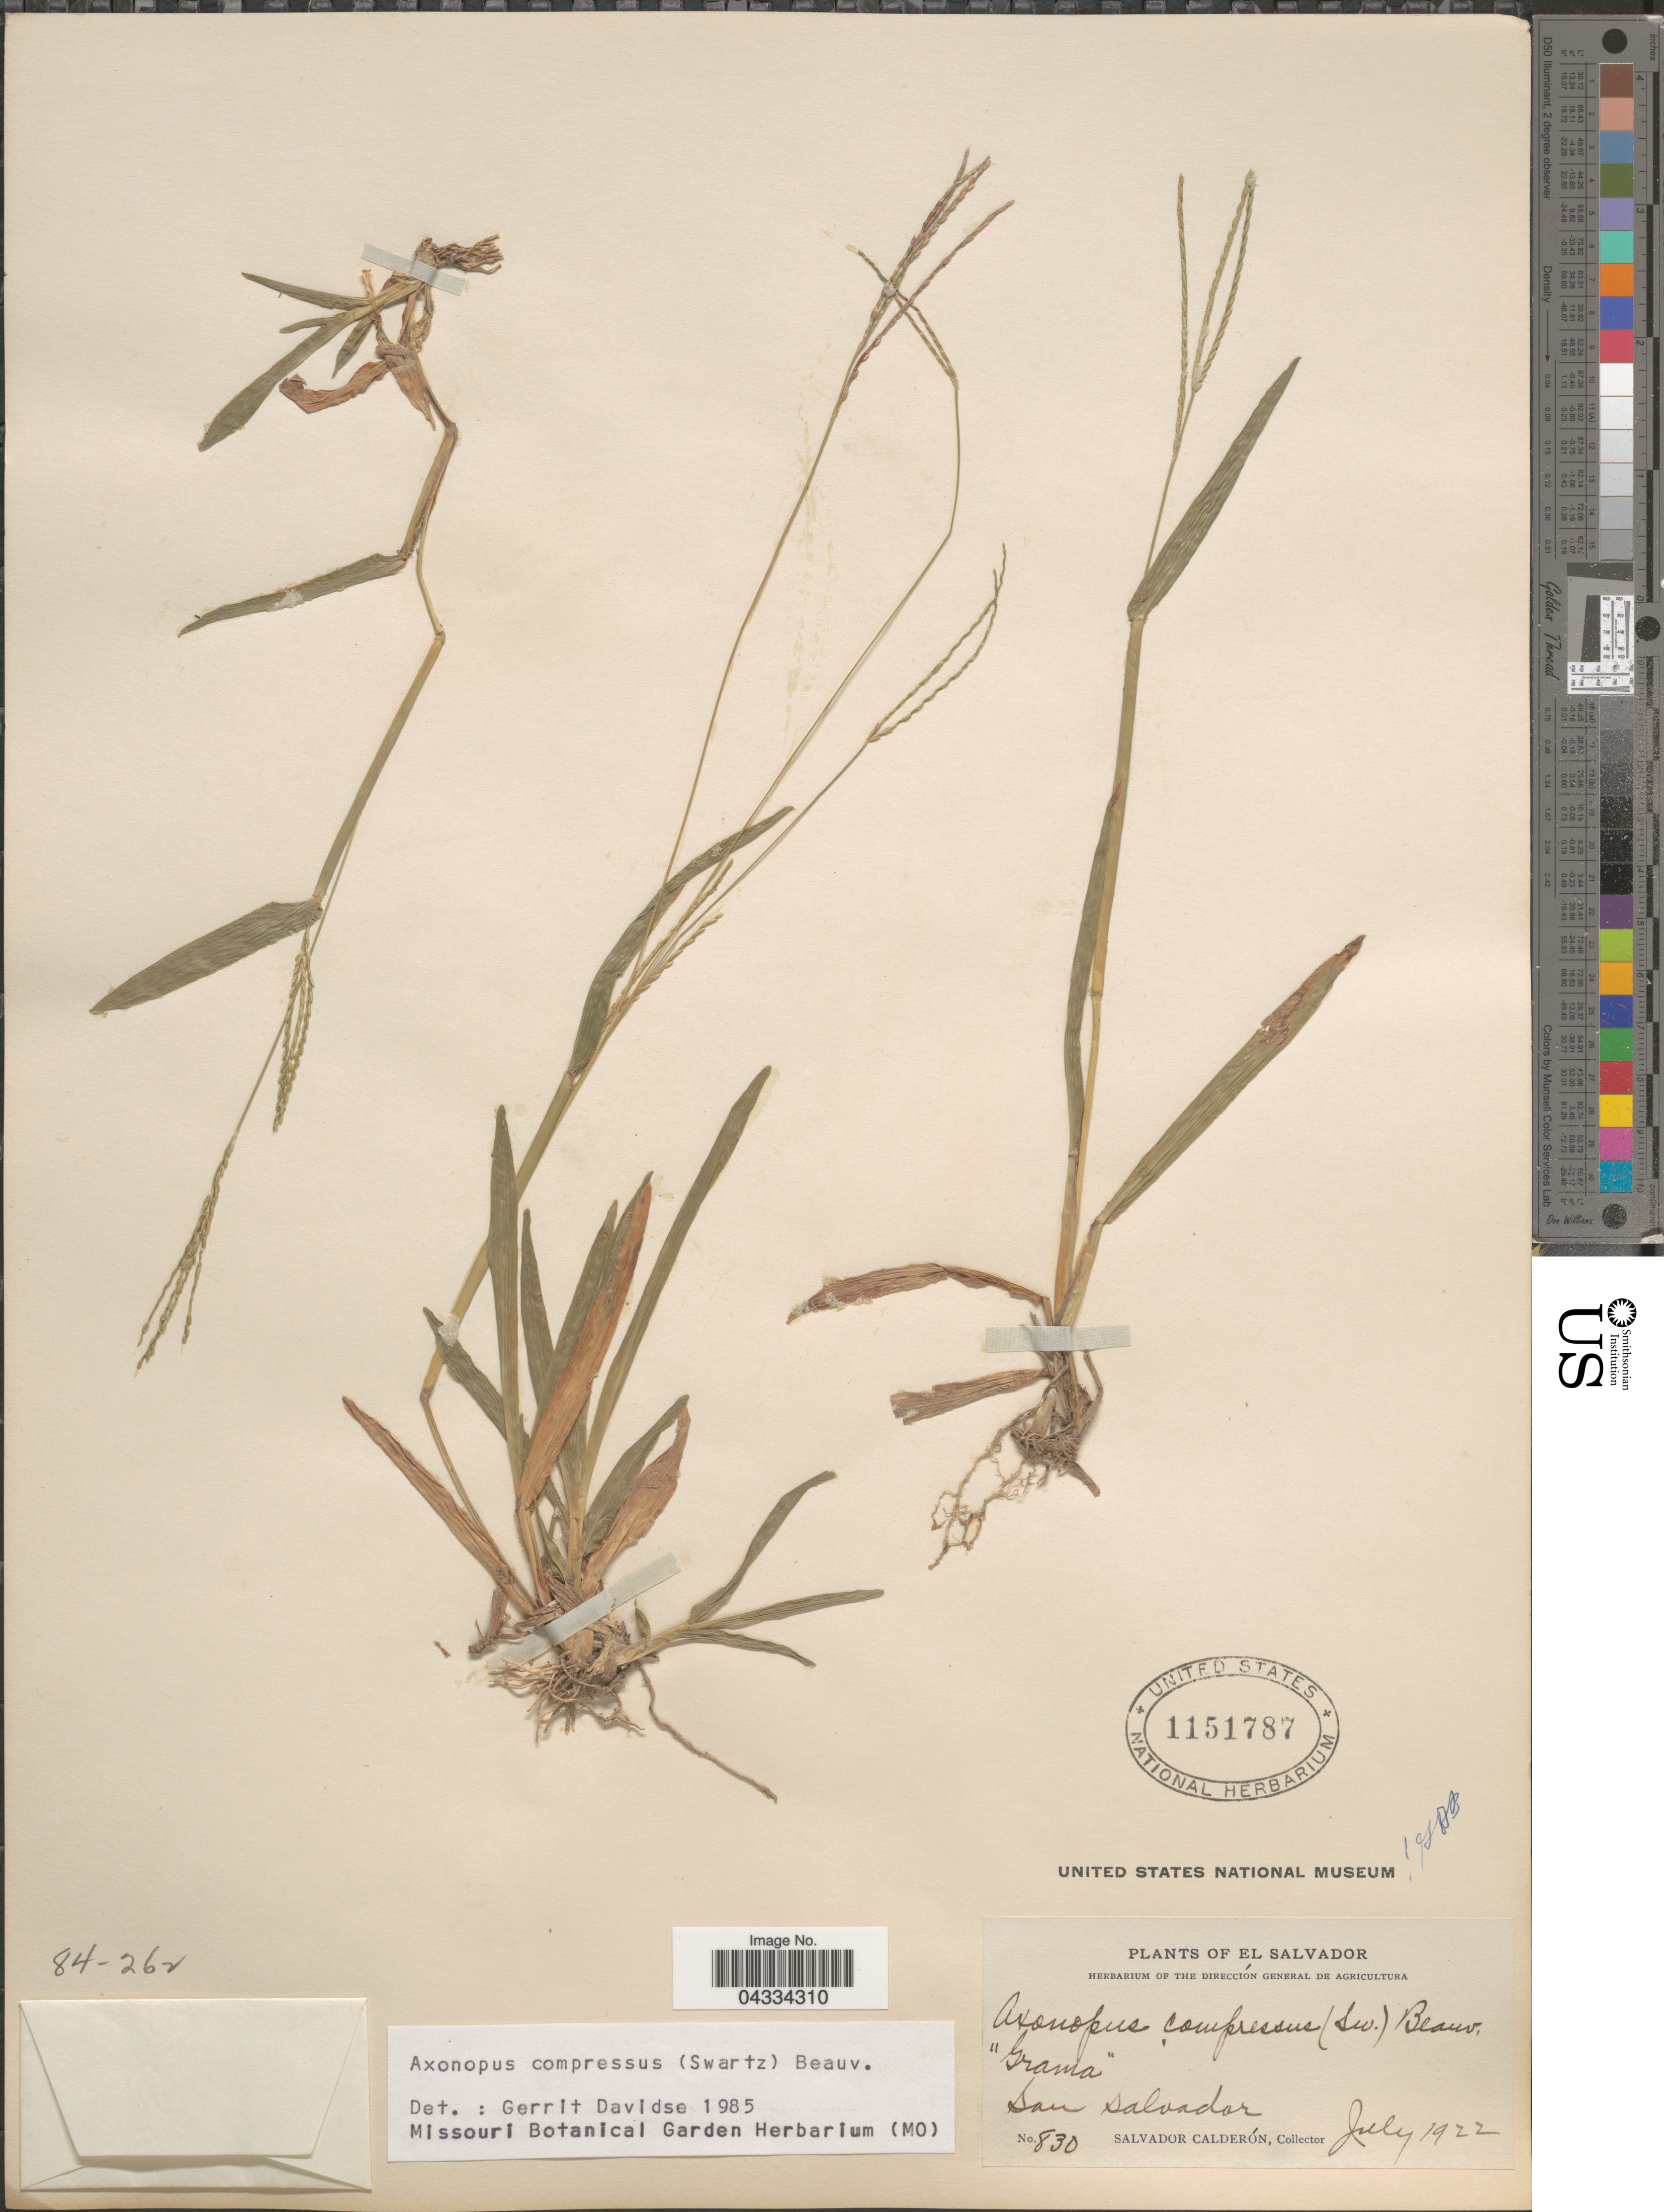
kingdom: Plantae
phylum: Tracheophyta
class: Liliopsida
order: Poales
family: Poaceae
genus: Axonopus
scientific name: Axonopus compressus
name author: (Sw.) P. Beauv.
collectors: S. Calderón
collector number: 830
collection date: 1922-07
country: El Salvador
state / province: San Salvador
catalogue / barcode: US 1151787